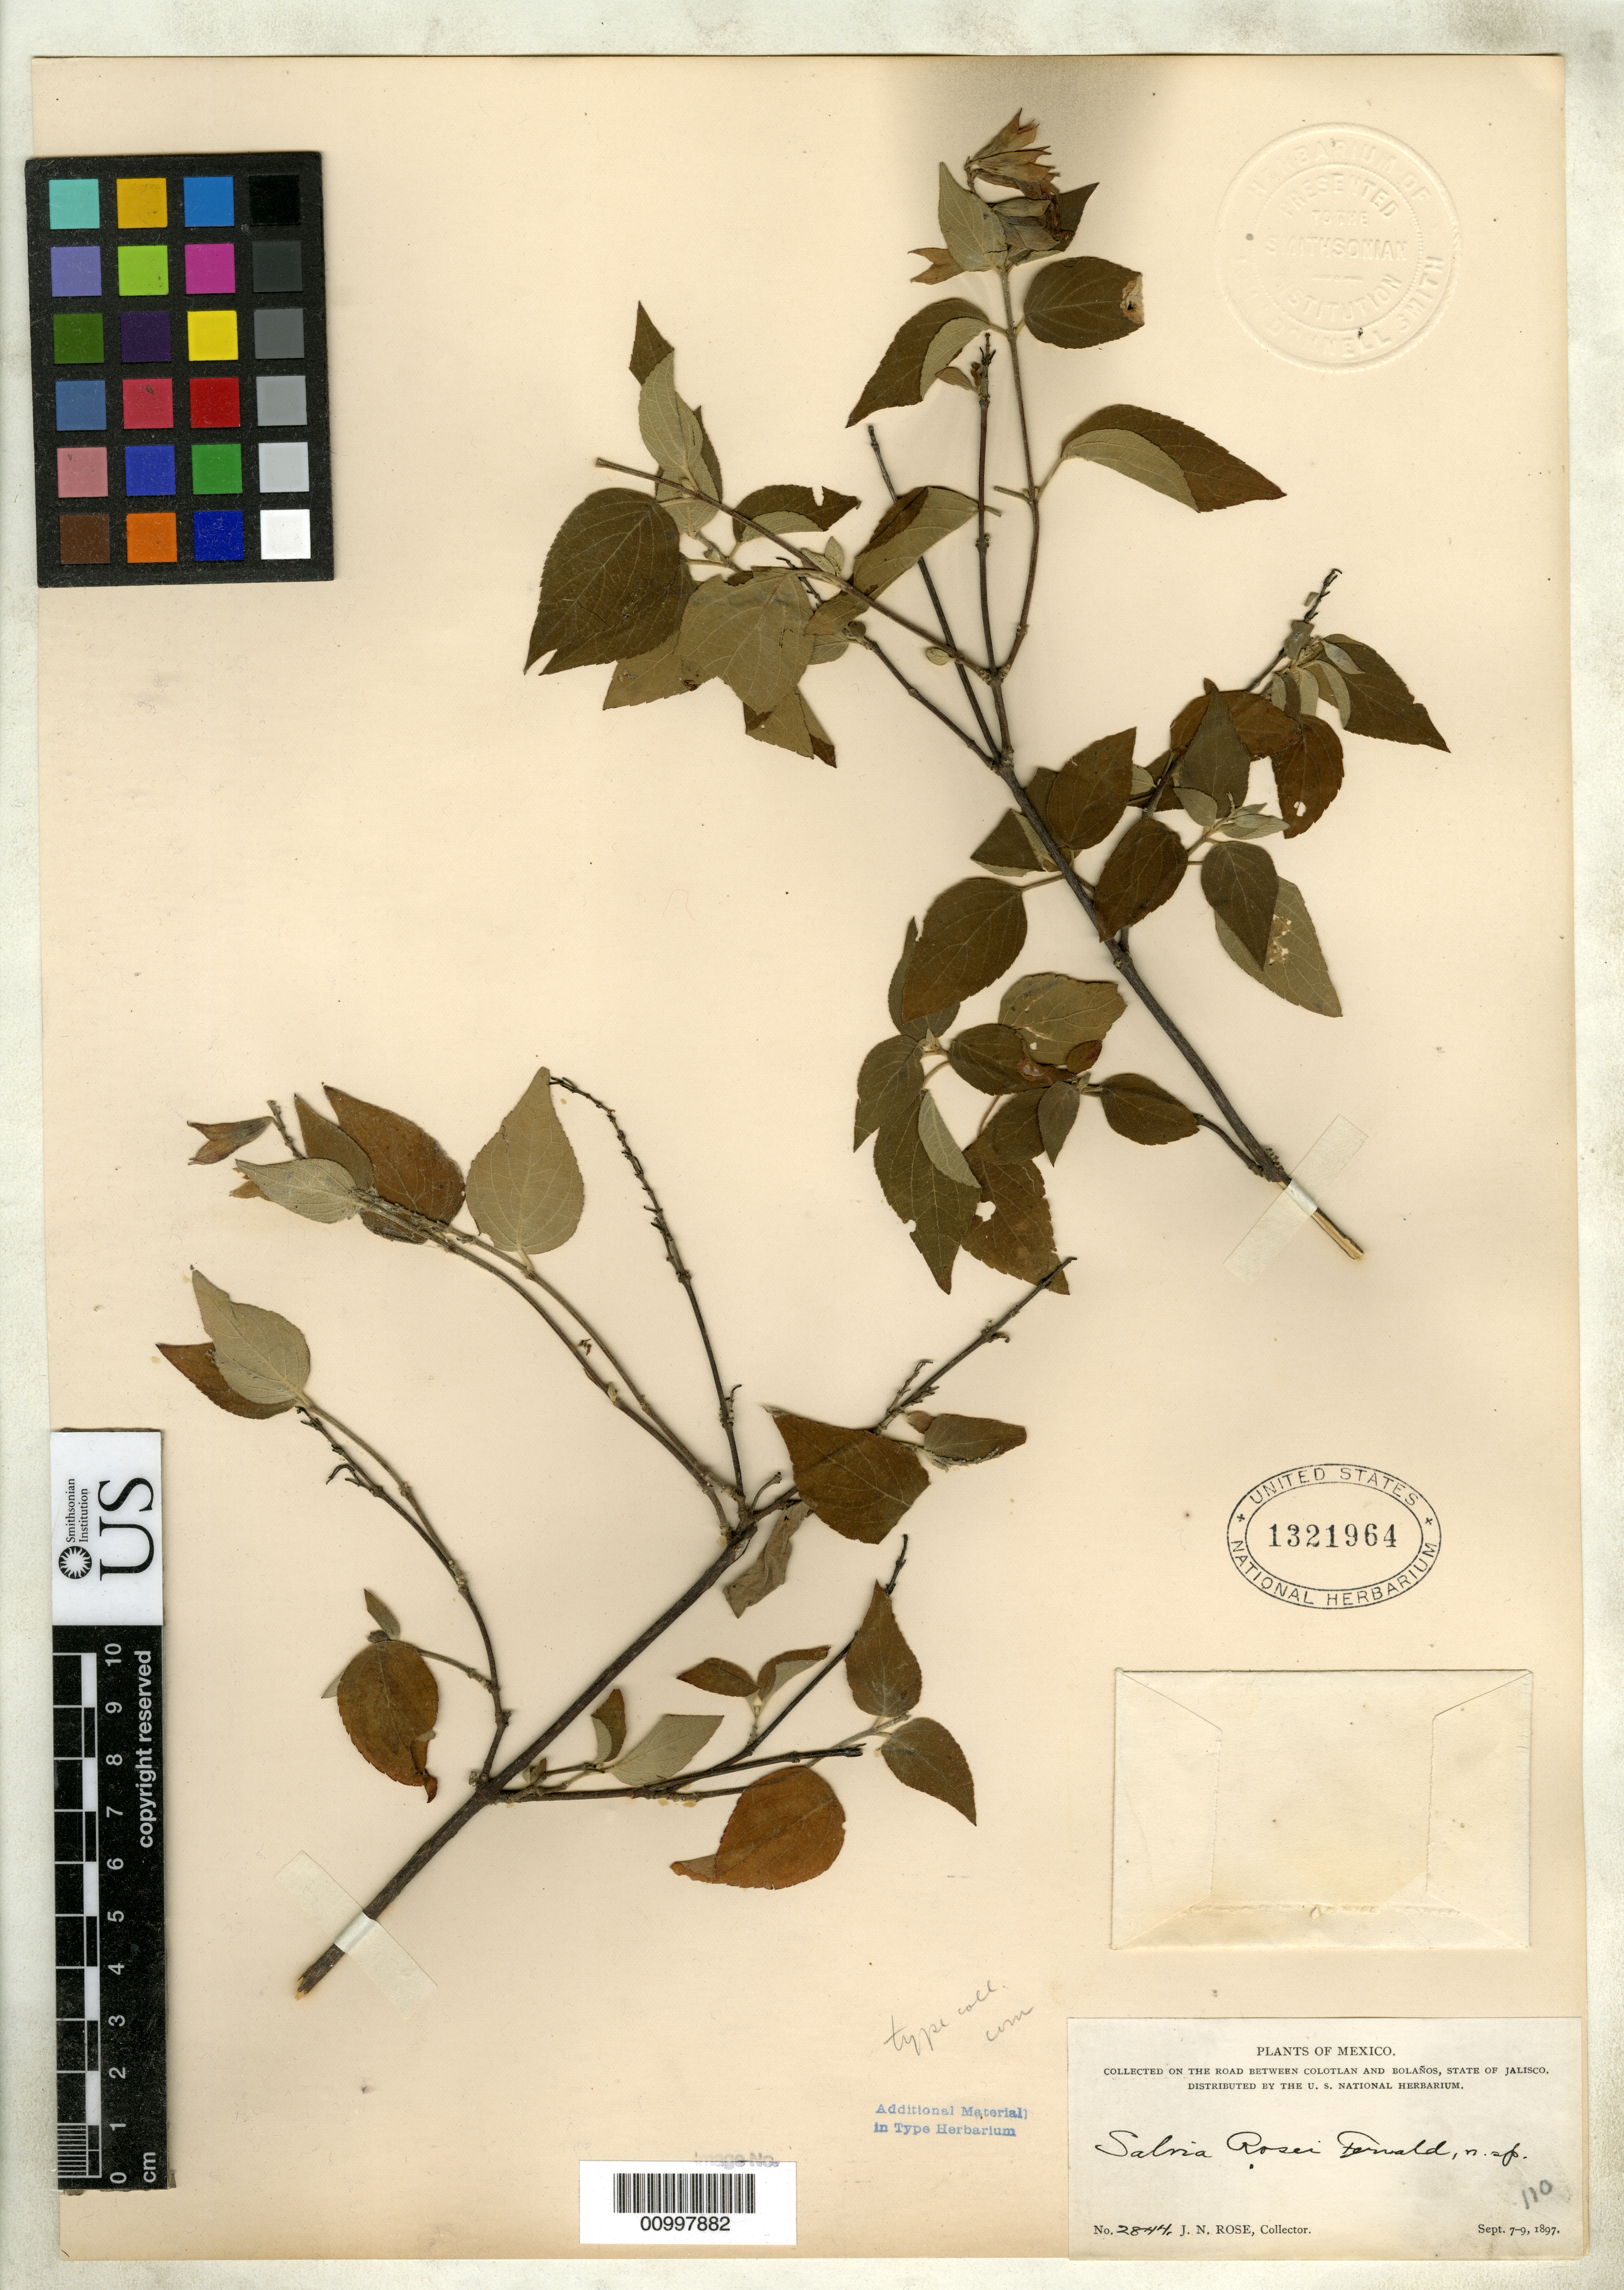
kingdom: Plantae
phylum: Tracheophyta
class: Magnoliopsida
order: Lamiales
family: Lamiaceae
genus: Salvia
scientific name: Salvia rosei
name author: Fernald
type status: Isotype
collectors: J. N. Rose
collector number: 2844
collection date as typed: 07 Sep 1897 to 09 Sep 1897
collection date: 1897-09-07/1897-09-09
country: Mexico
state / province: Jalisco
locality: Collected on the road between Colotlan and Bolanos.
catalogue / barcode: US 1321964